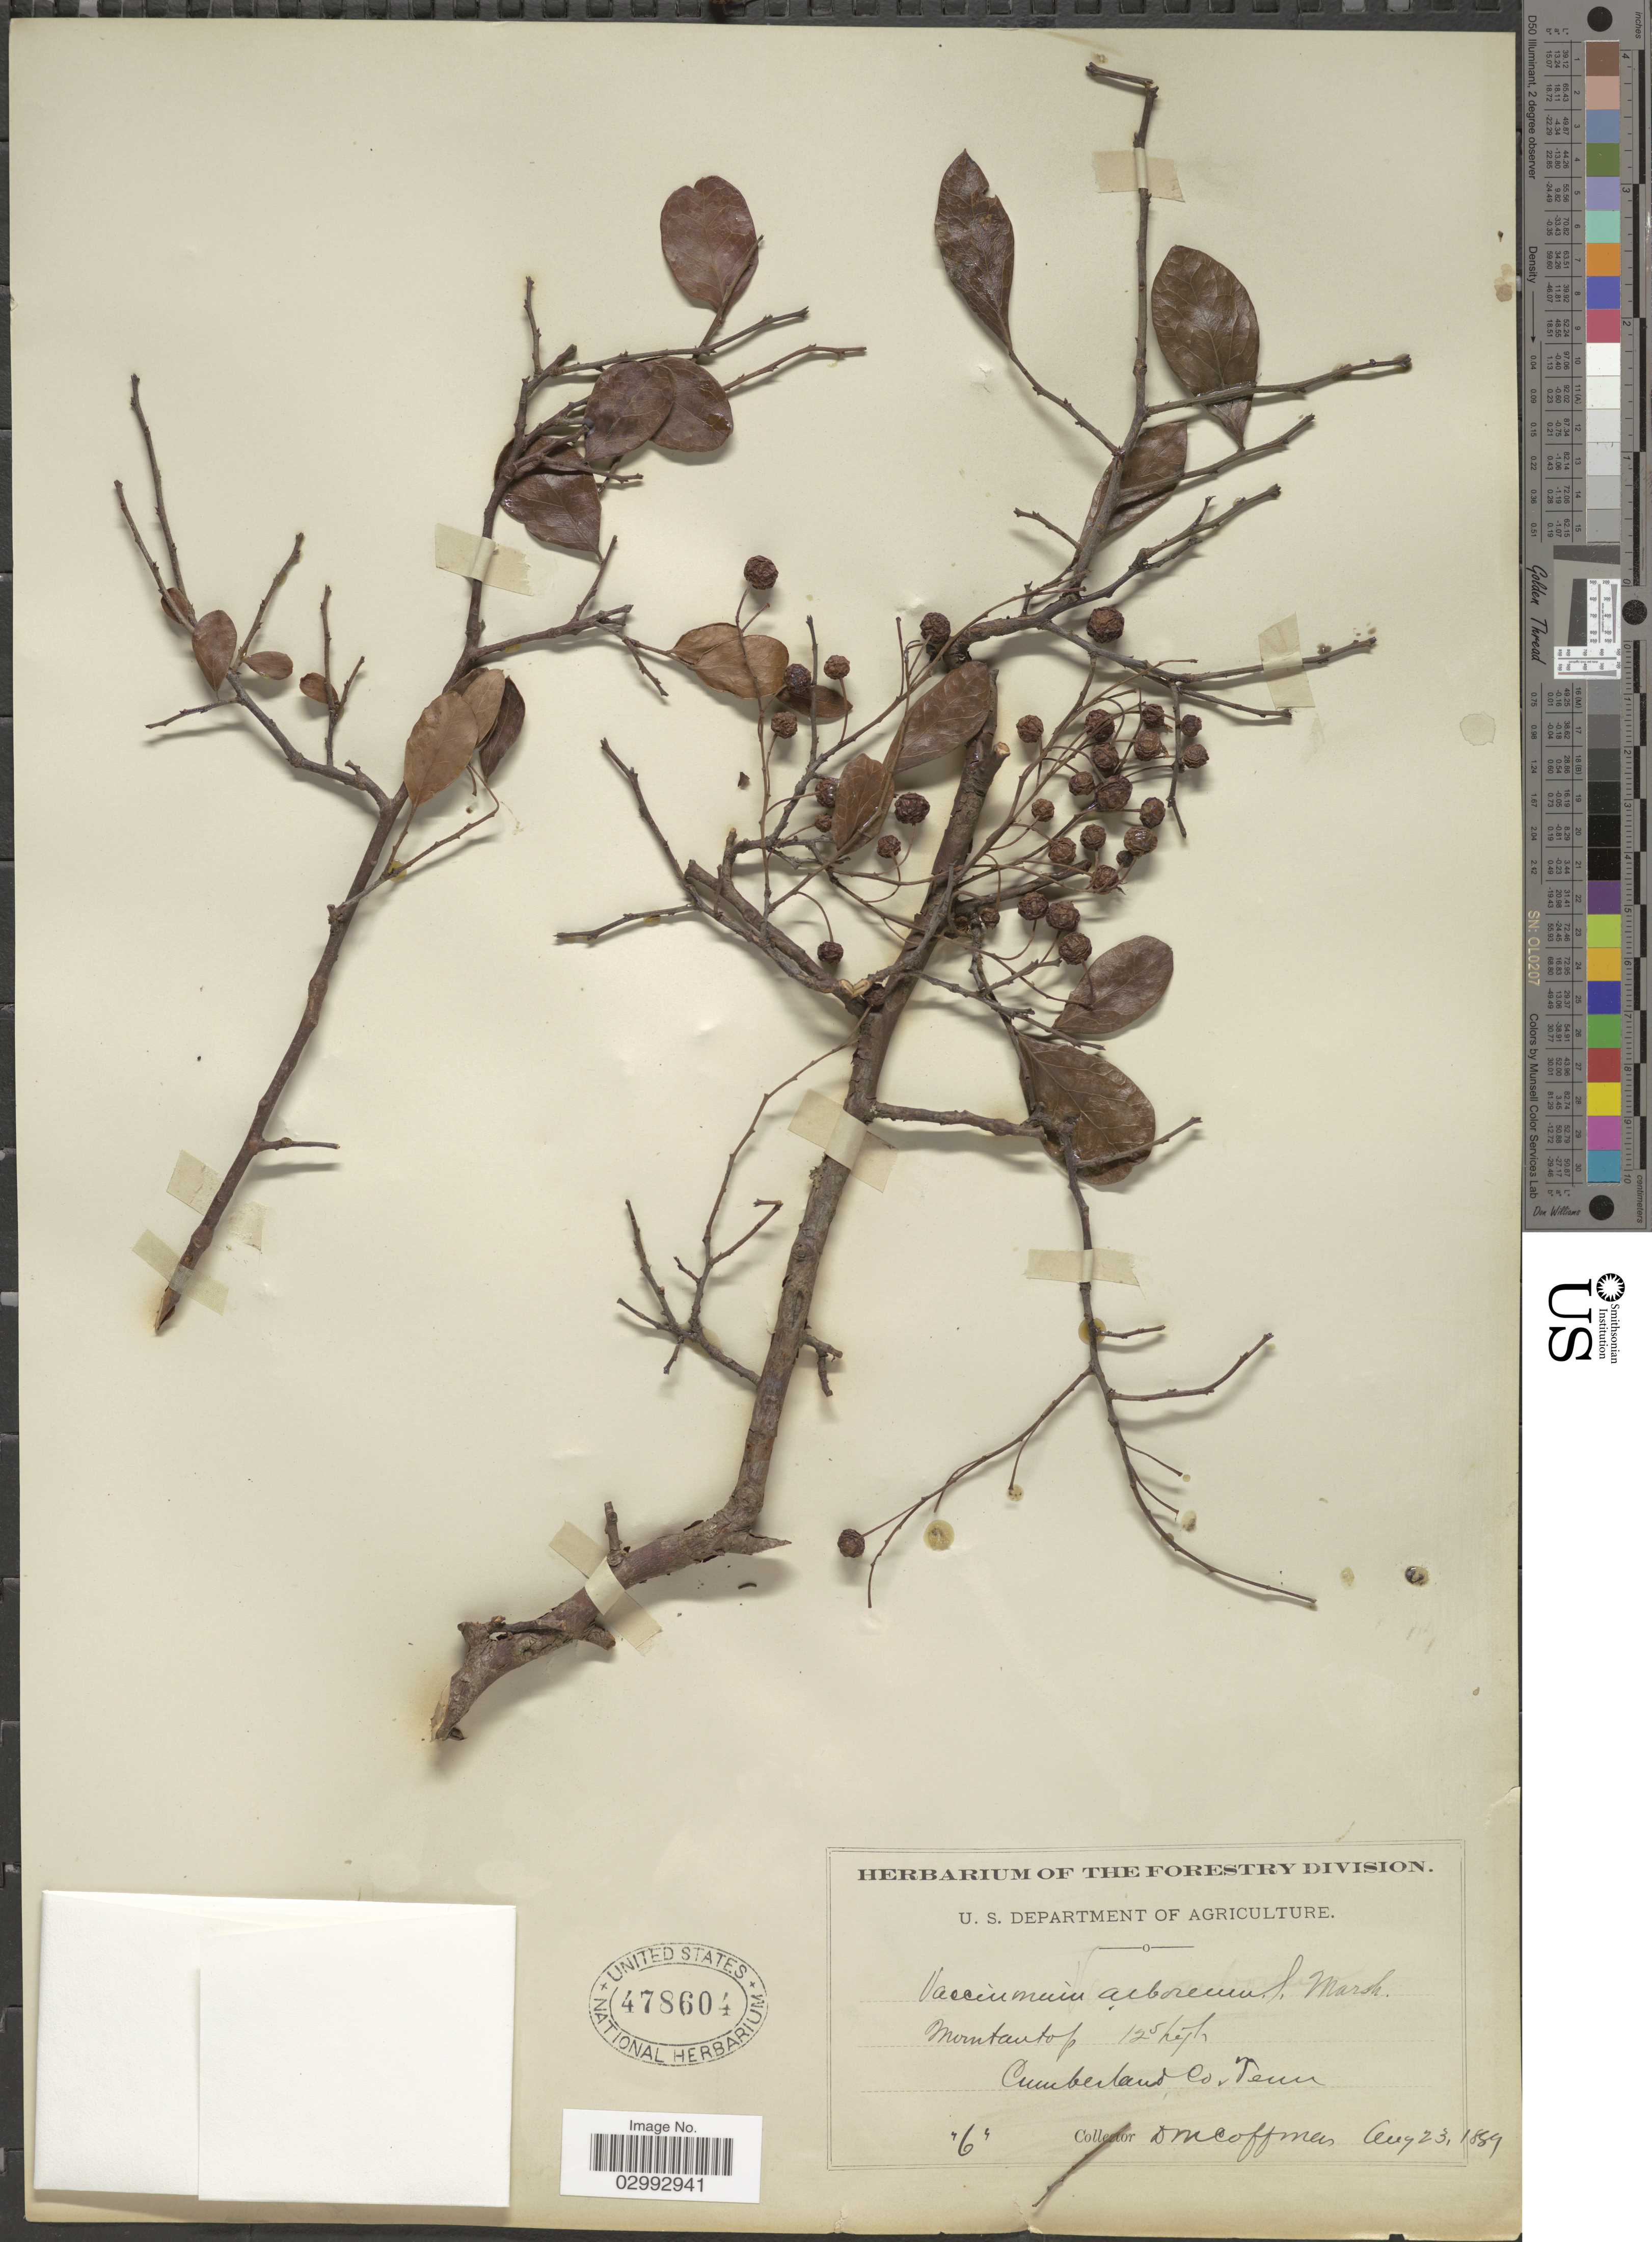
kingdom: Plantae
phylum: Tracheophyta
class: Magnoliopsida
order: Ericales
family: Ericaceae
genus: Batodendron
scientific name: Batodendron arboreum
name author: Nutt.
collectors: D. M. Coffman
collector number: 6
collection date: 1889-08-23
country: United States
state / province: Tennessee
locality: Mountain top, Cumberland Co.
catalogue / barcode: US 478604